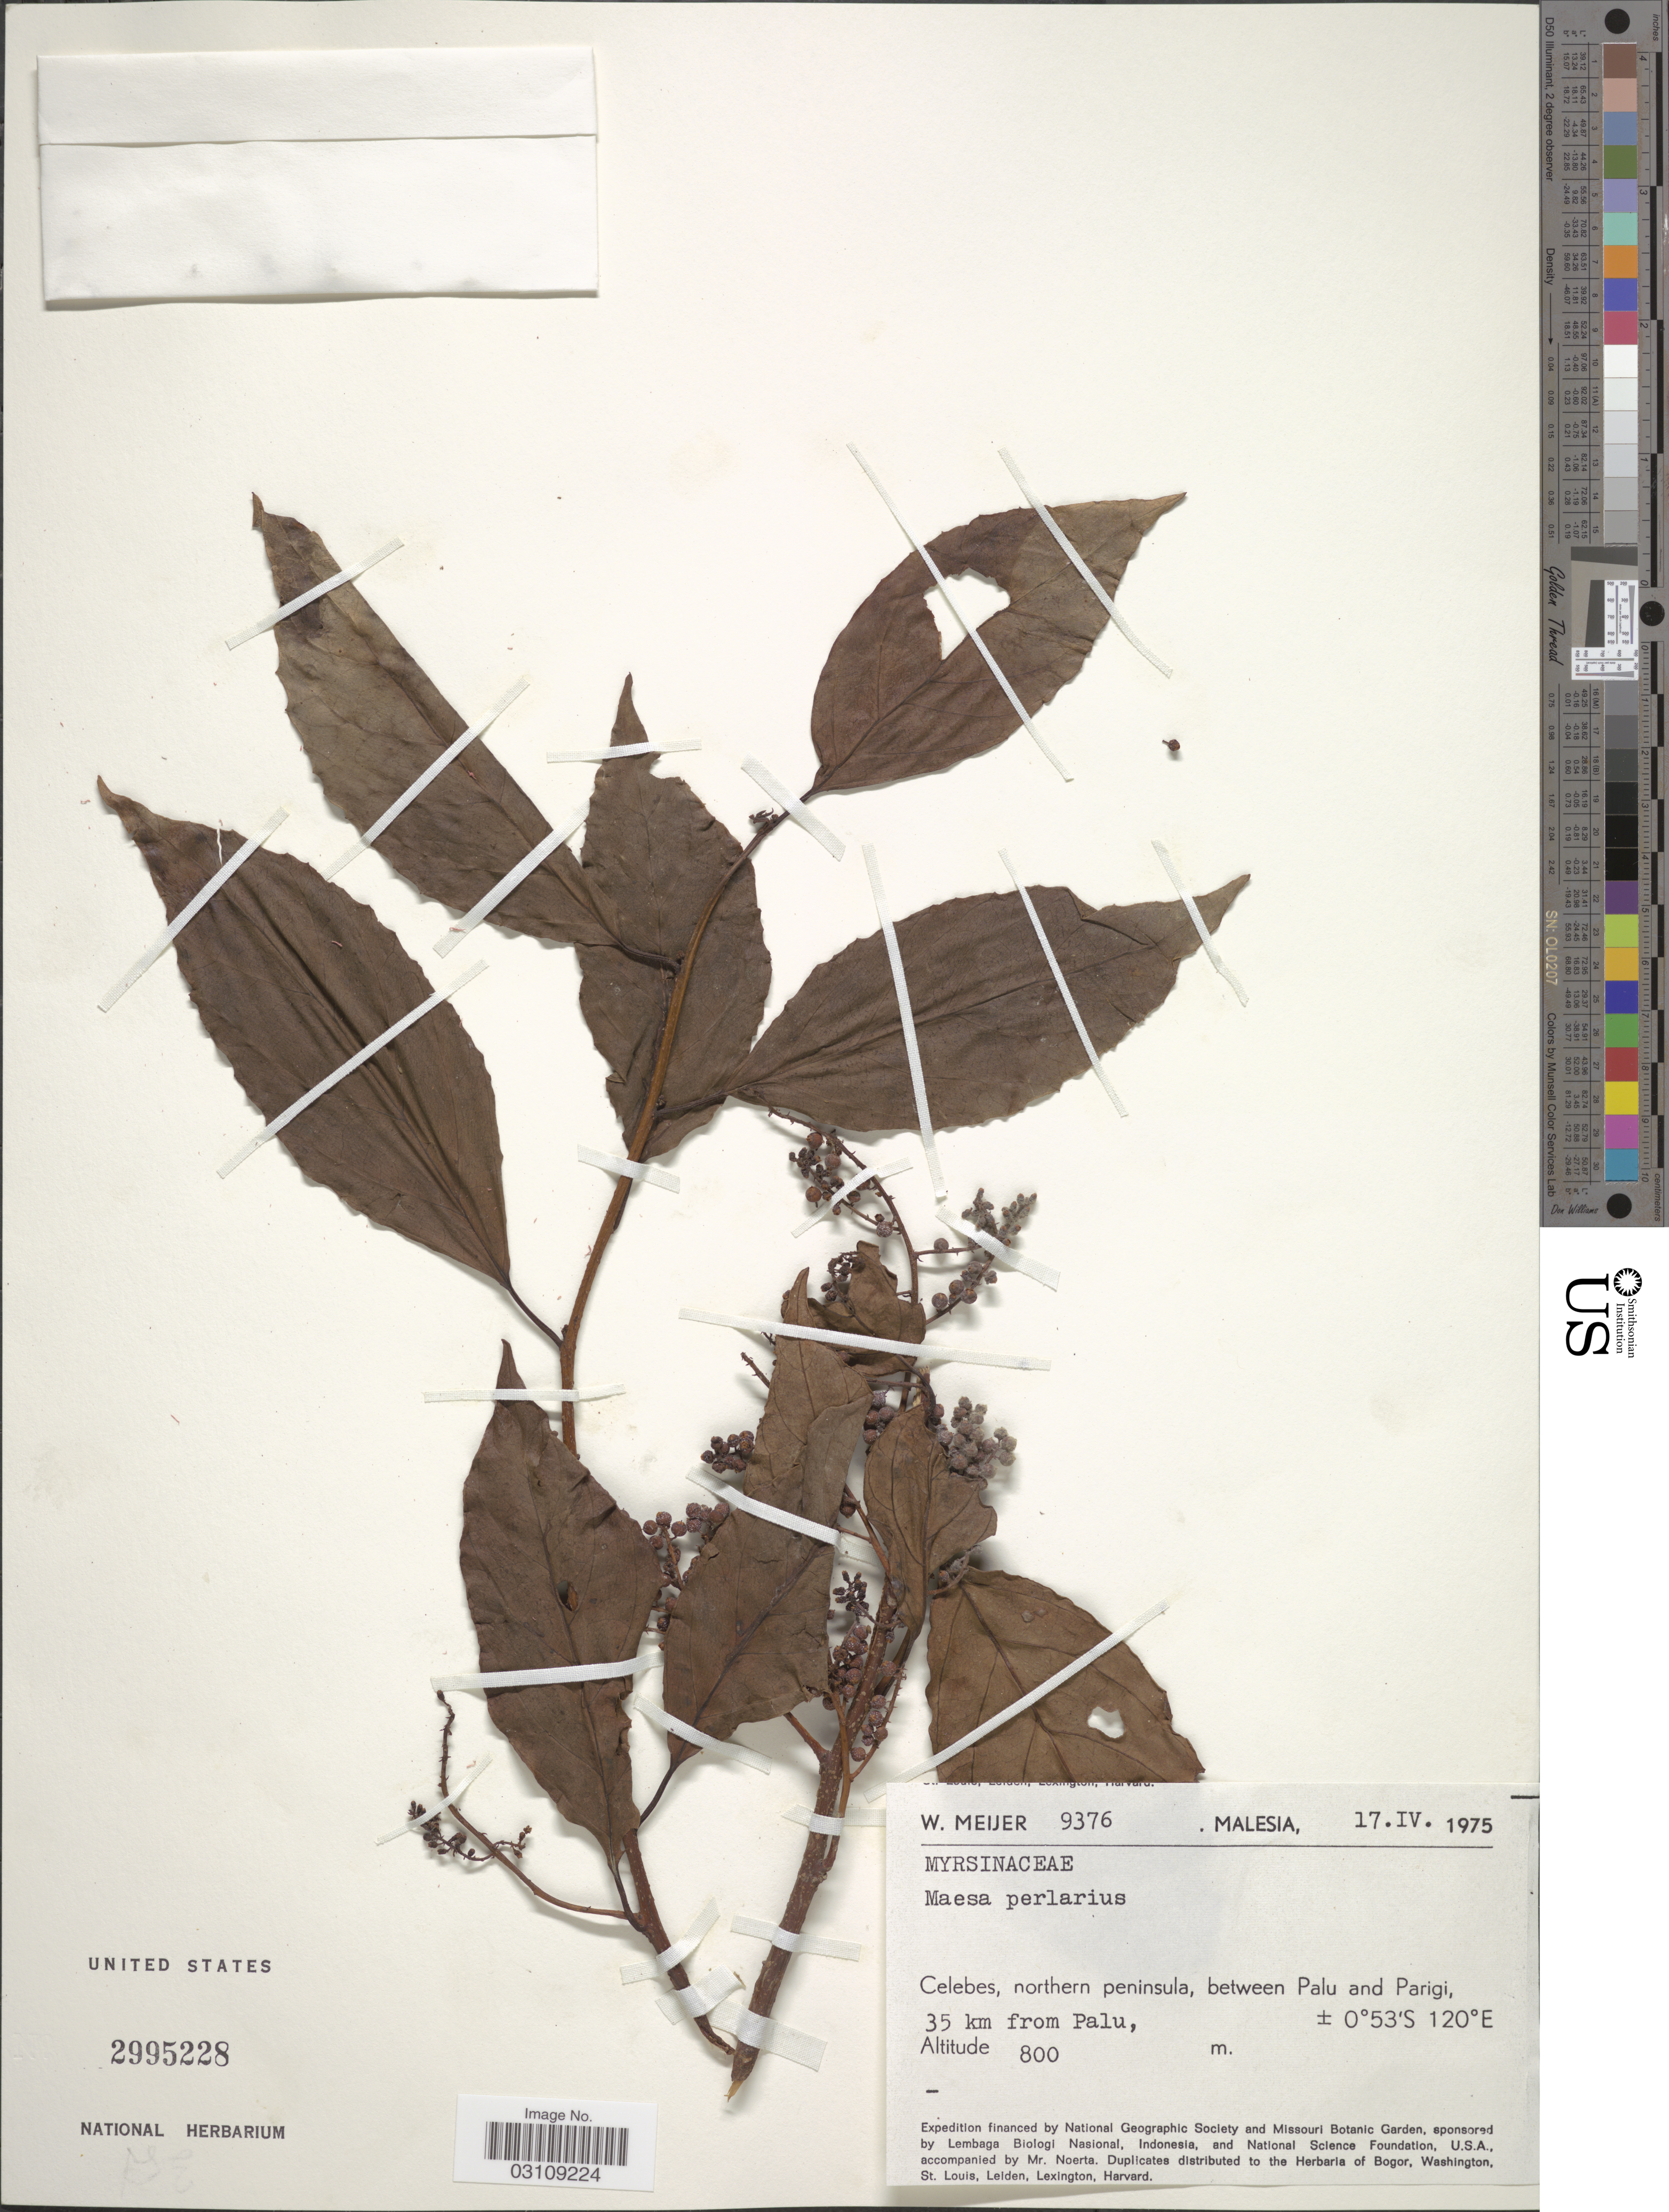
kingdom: Plantae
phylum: Tracheophyta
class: Magnoliopsida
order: Ericales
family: Primulaceae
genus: Maesa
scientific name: Maesa perlaria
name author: (Lour.) Merr.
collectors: W. Meijer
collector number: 9376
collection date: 1975-04-17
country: Malaysia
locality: Celebes, northern peninsula, between Palu and Parigi, 35 km from Palu.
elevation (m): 800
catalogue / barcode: US 2995228